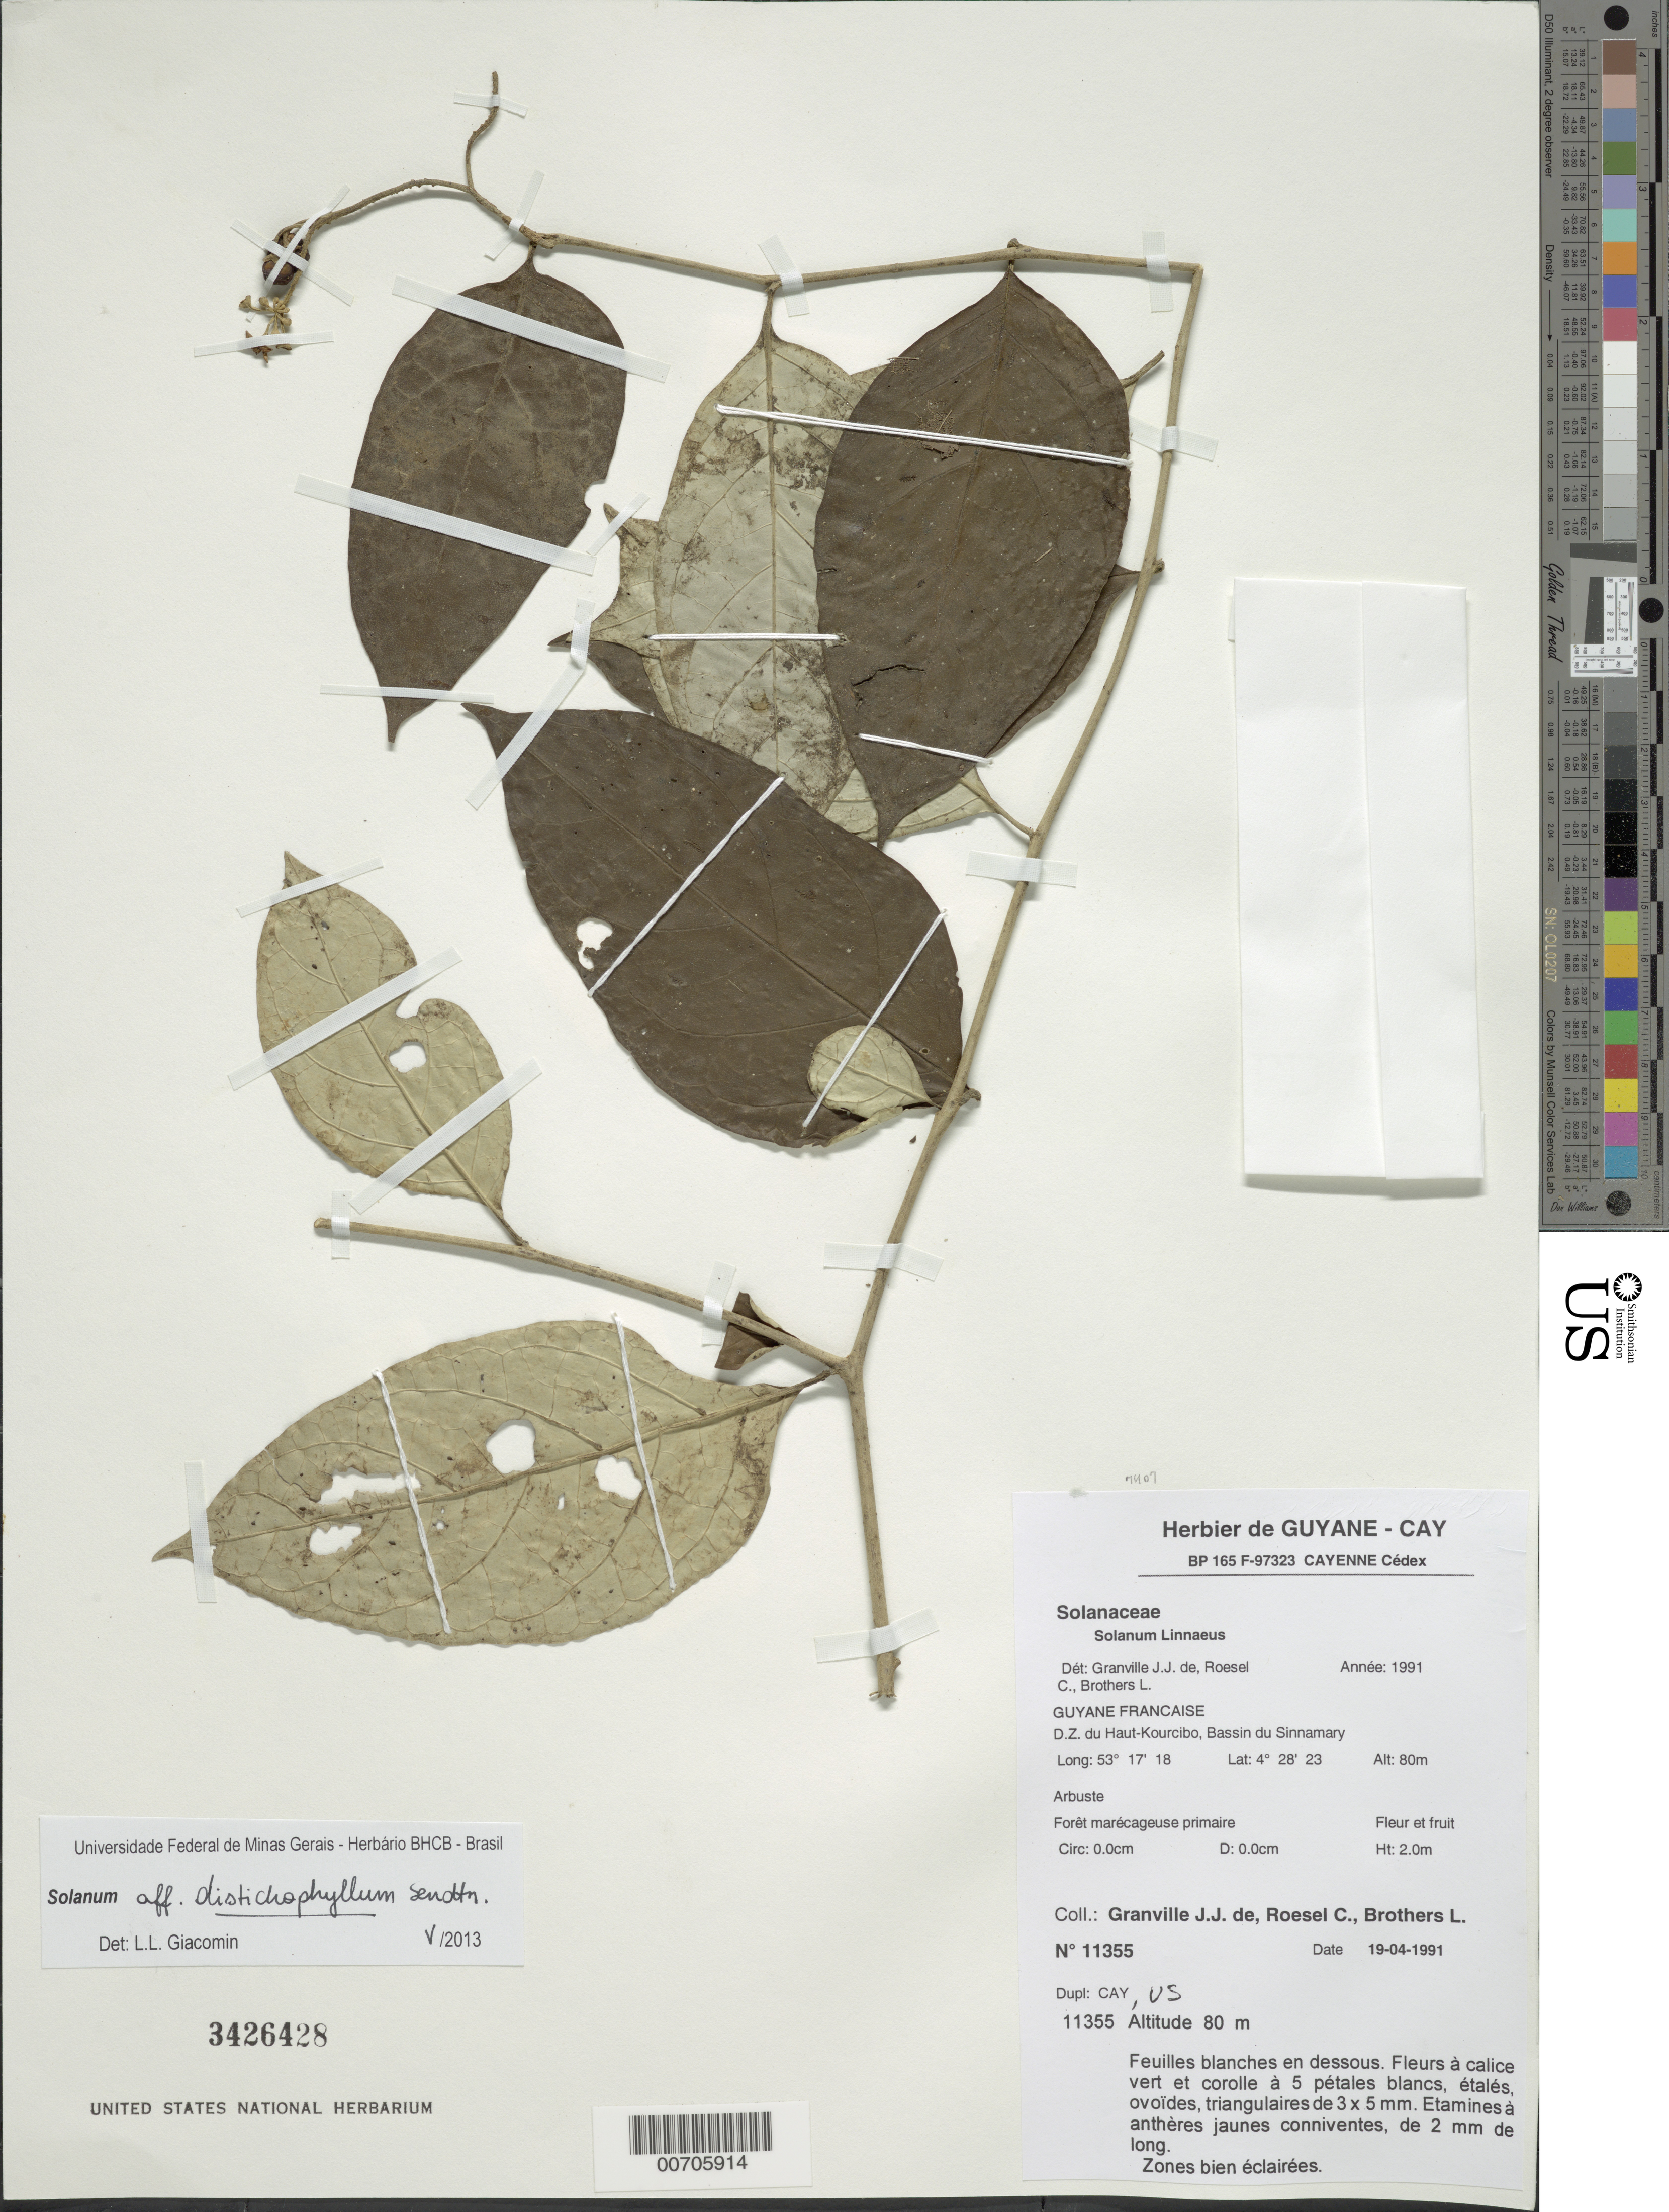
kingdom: Plantae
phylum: Tracheophyta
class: Magnoliopsida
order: Solanales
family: Solanaceae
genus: Solanum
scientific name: Solanum distichophyllum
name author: Sendtn.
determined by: Giacomin, L. L.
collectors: J.-J. de Granville, C. S. Roesel & L. Brothers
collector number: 11355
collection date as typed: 4 Apr 1991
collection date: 1991-04-04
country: French Guiana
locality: D.Z. du Haut-Kourcibo, Bassin du Sinnamary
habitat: Forêt marecageuse primaire.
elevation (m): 80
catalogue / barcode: US 3426428